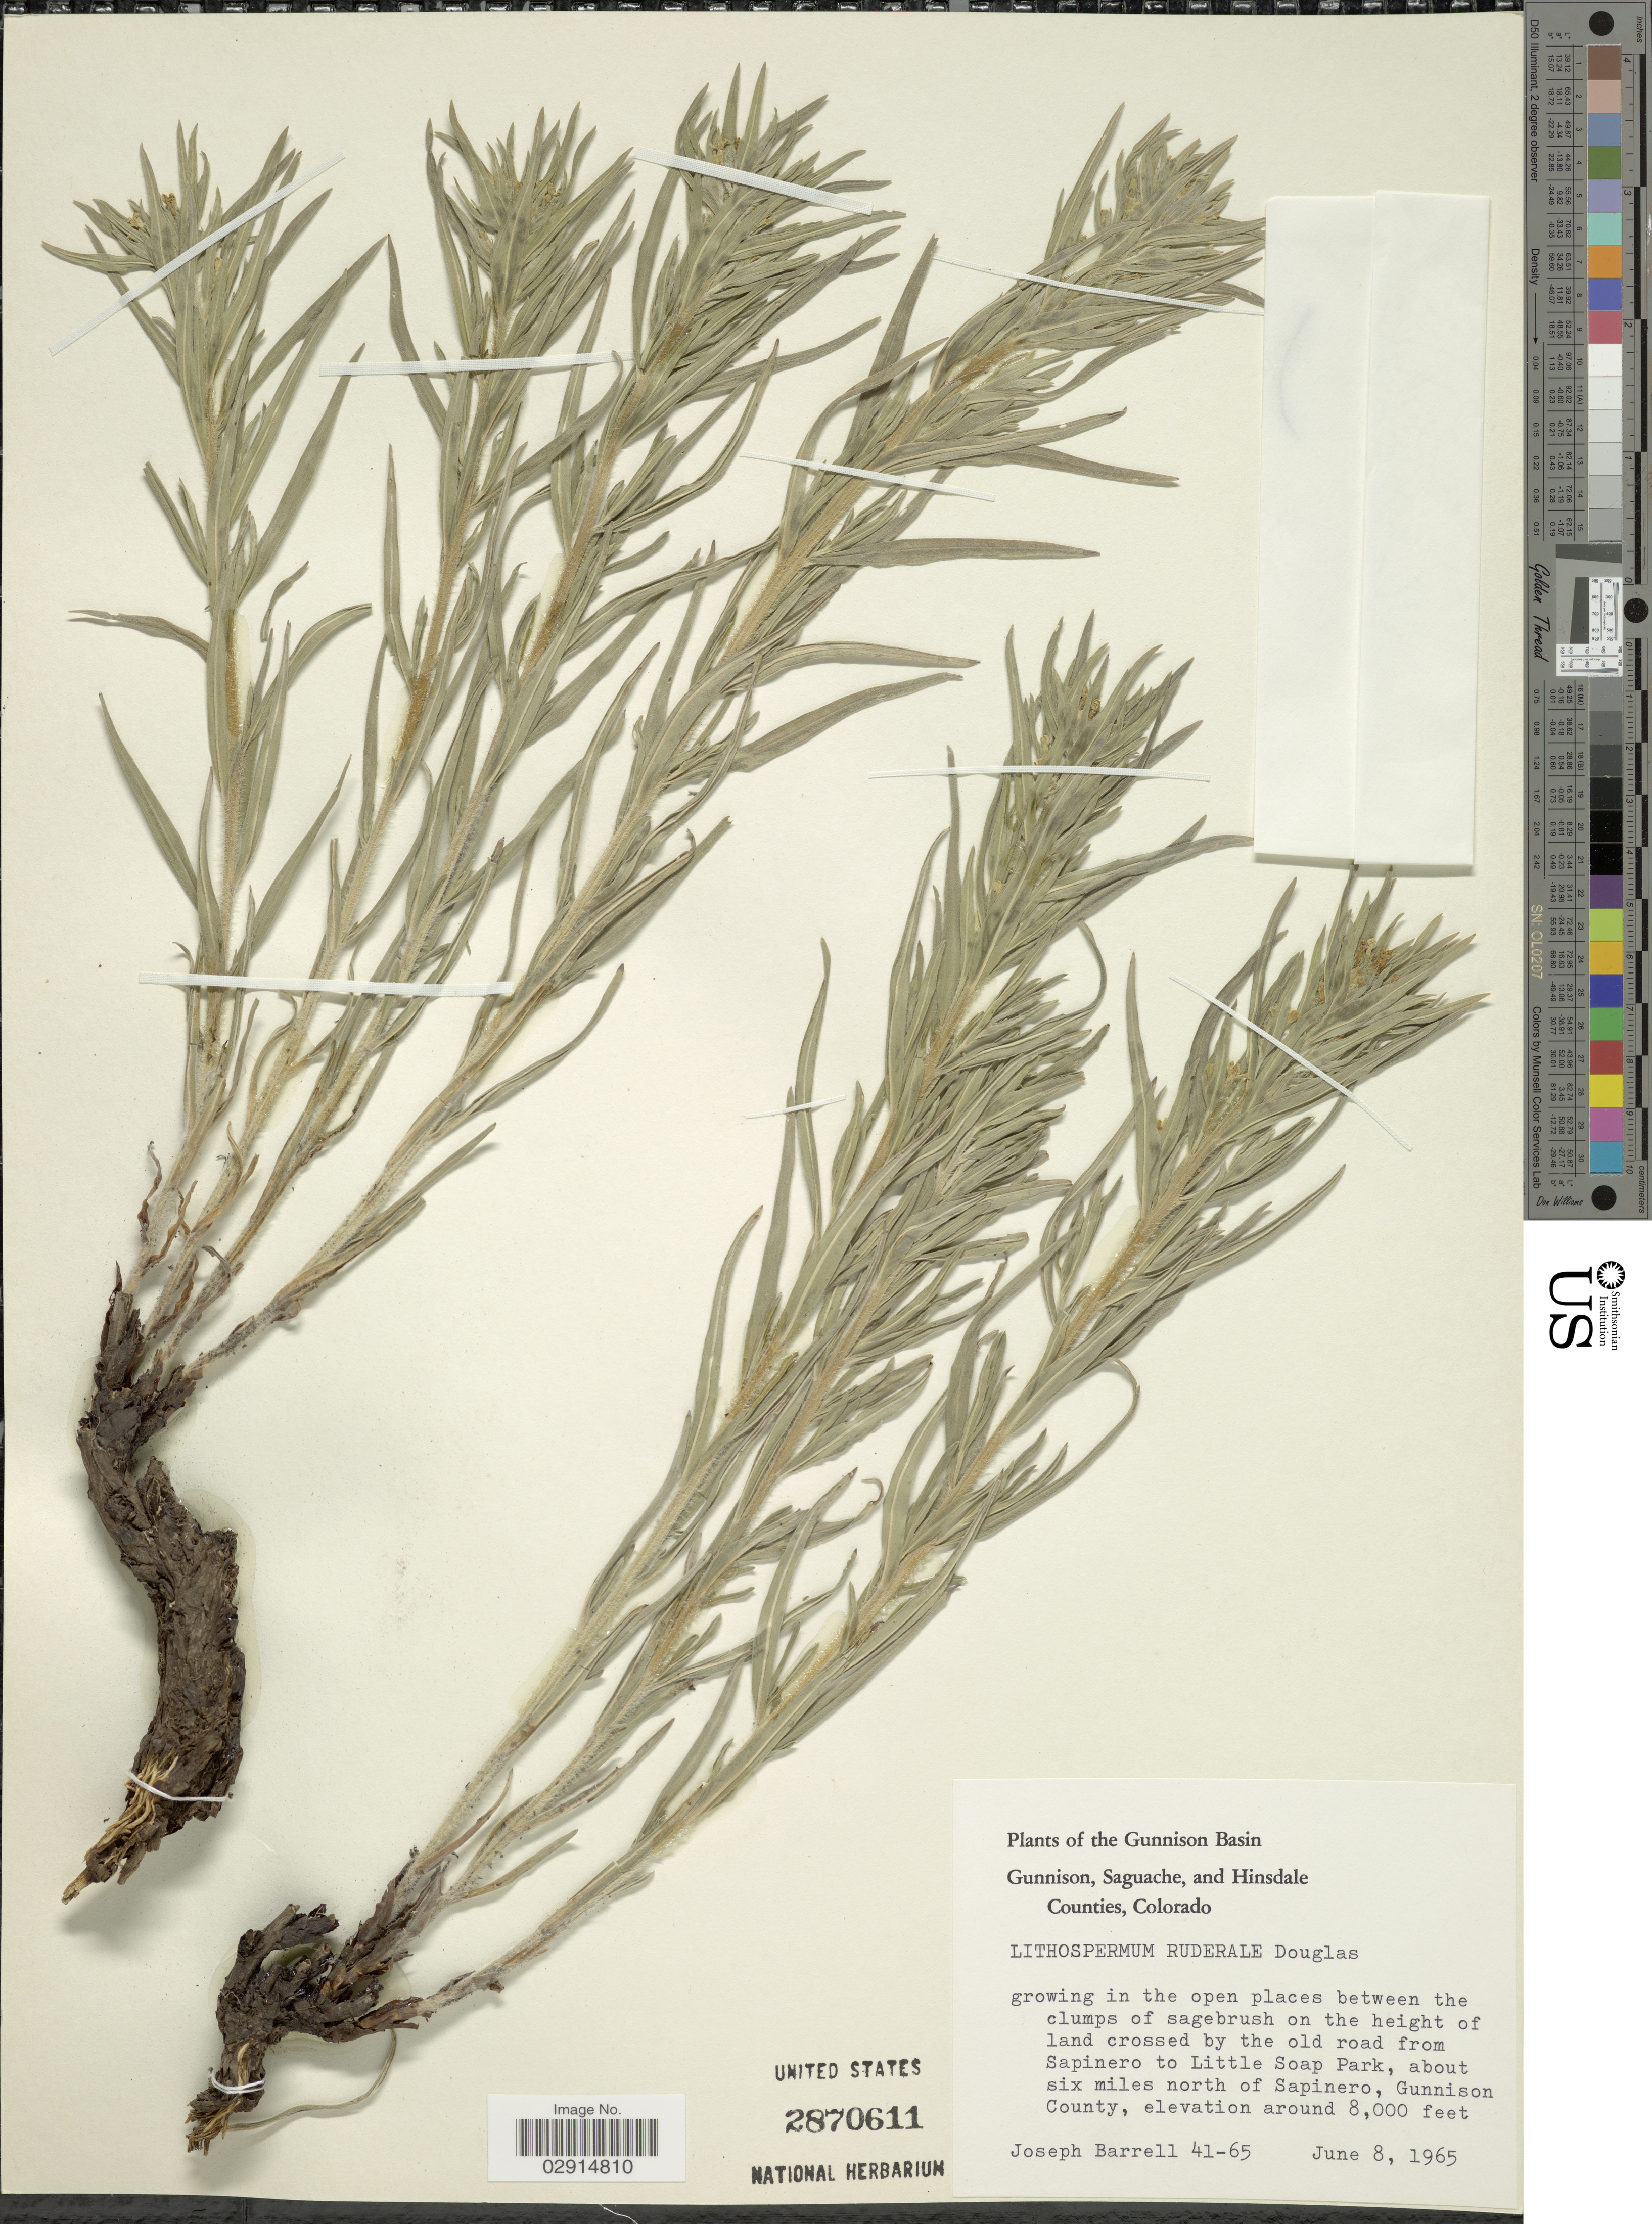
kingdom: Plantae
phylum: Tracheophyta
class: Magnoliopsida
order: Boraginales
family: Boraginaceae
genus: Lithospermum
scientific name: Lithospermum ruderale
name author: Douglas ex Lehm.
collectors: J. Barrell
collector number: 41-65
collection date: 1965-06-08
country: United States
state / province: Colorado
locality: Gunnison Basin, Gunnison, Saguache, and Hinsdale Counties, growing in the open places between the clumps of sagebrush on the height of land crossed by the old road from Sapinero to Little Soap Park, about six miles north of Sapinero, Gunnison County.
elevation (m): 2438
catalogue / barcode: US 2870611